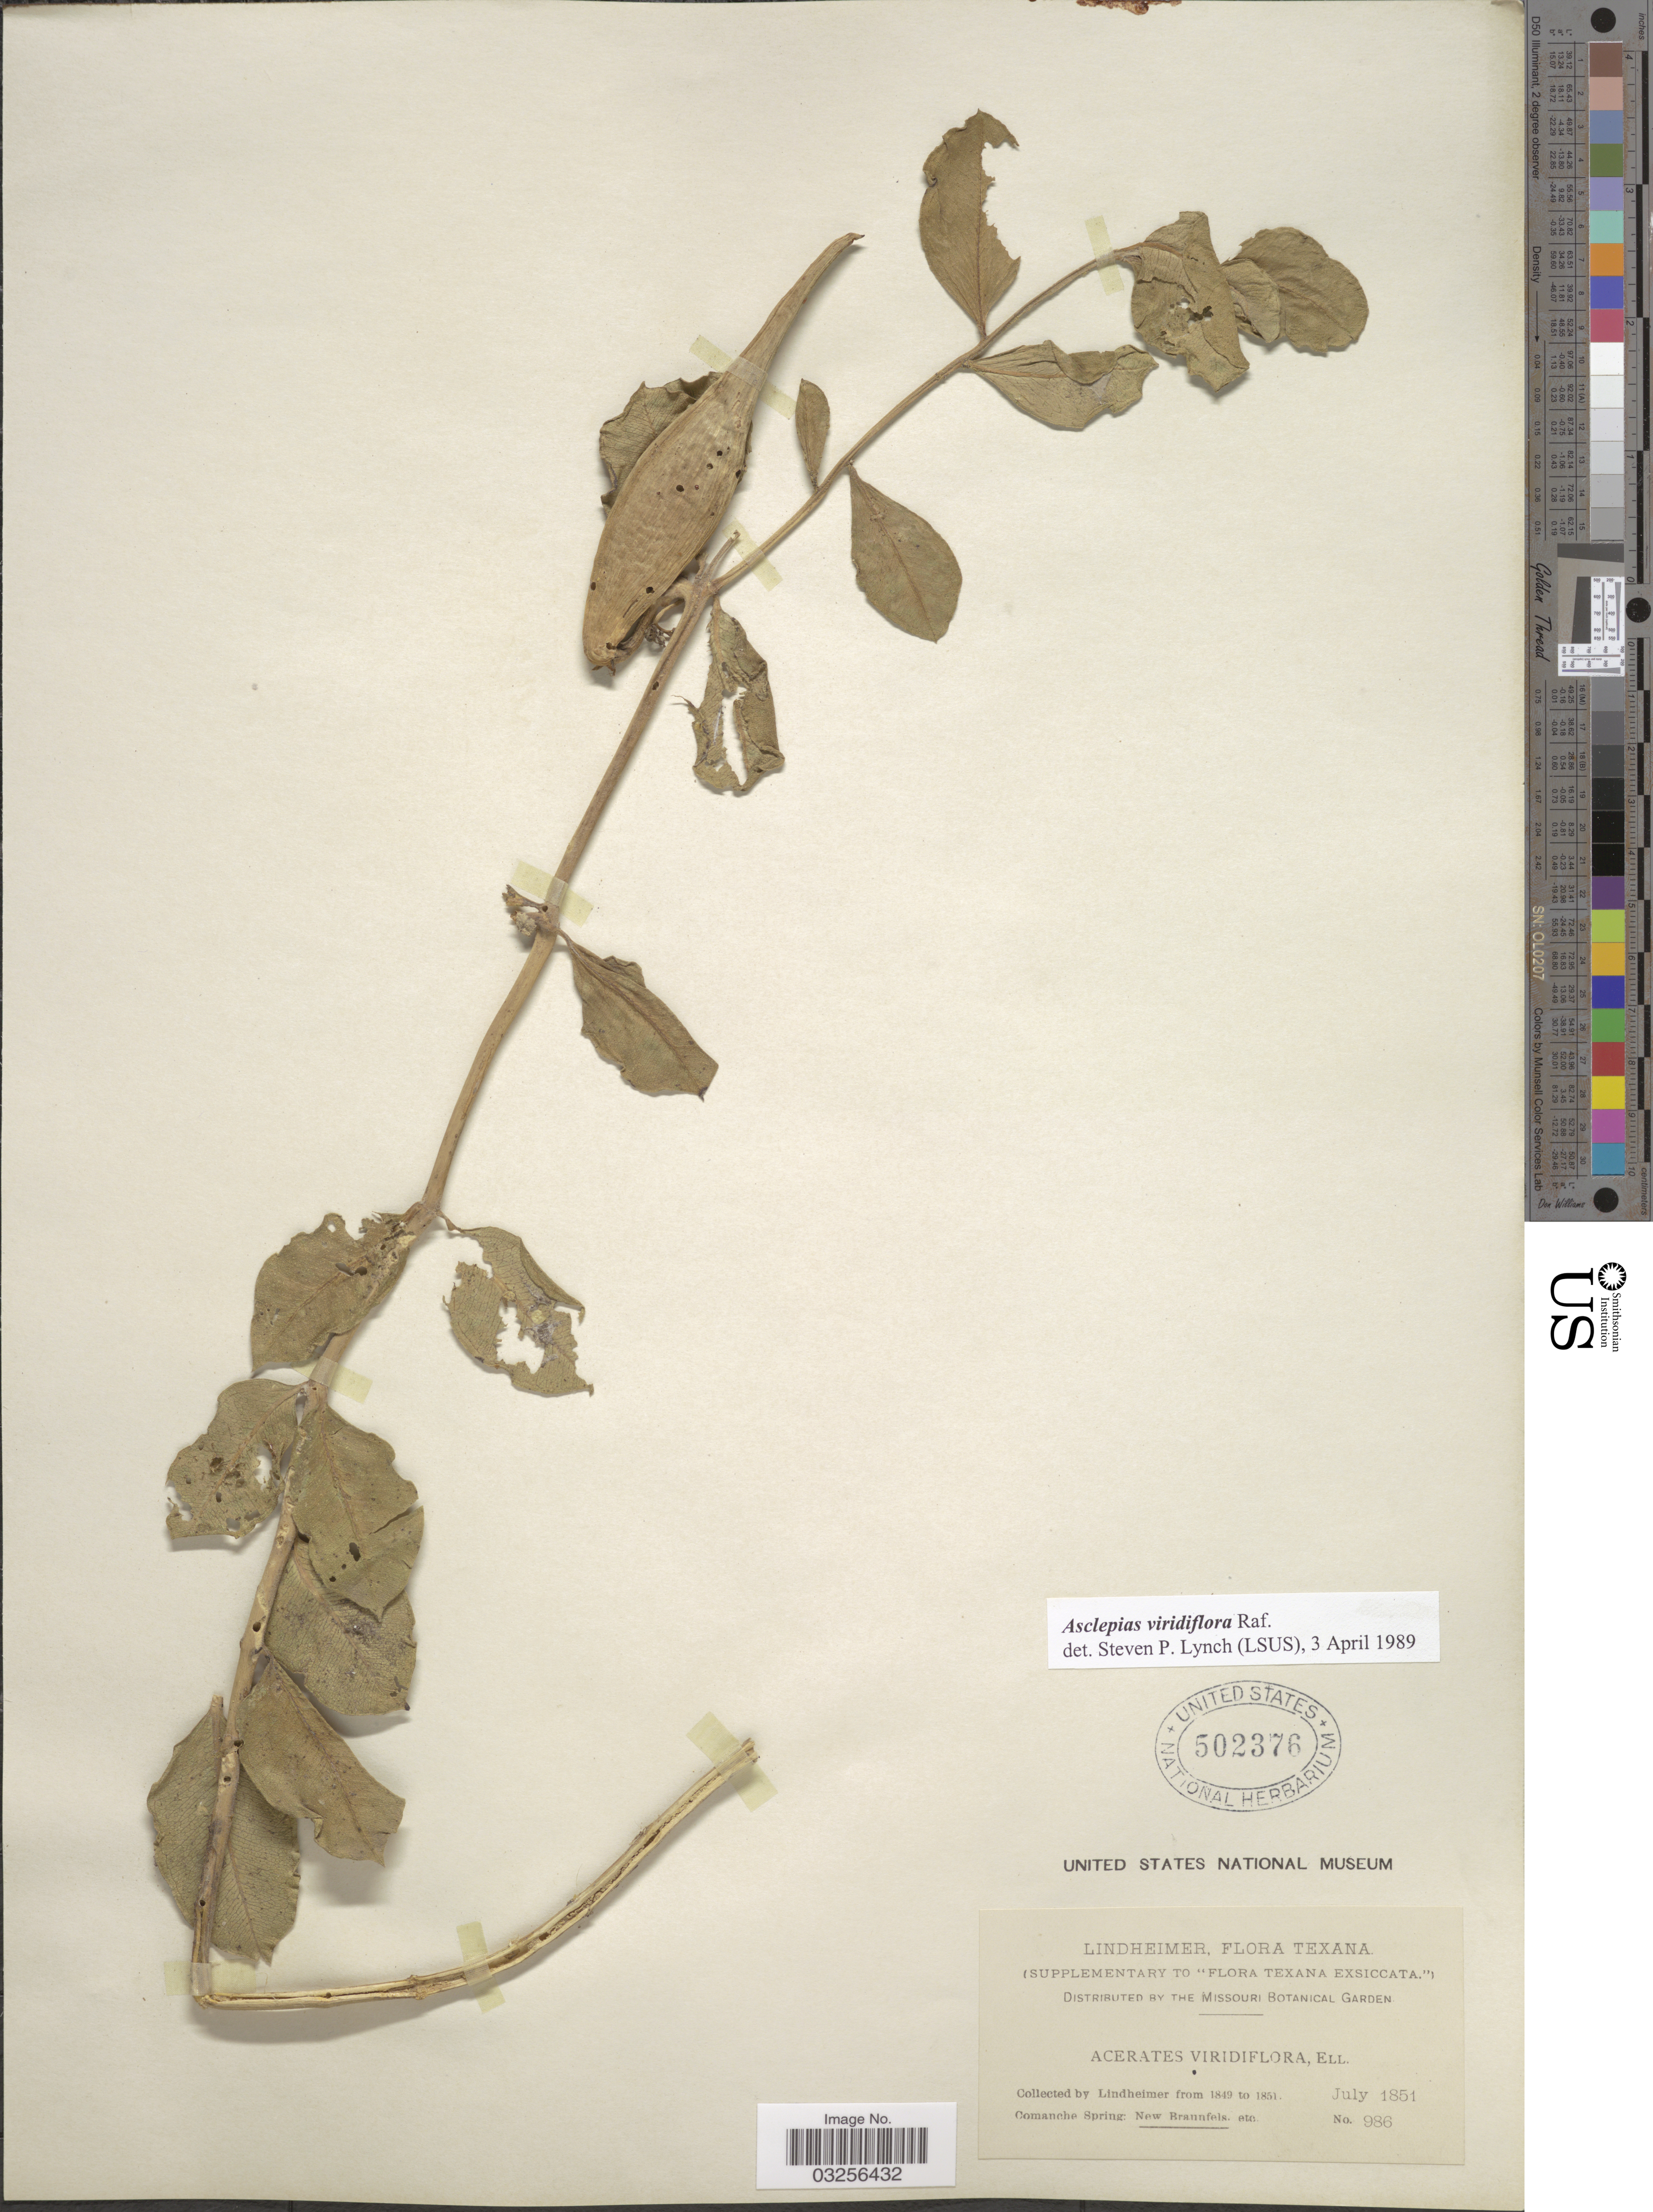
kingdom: Plantae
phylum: Tracheophyta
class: Magnoliopsida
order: Gentianales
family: Apocynaceae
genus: Asclepias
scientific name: Asclepias viridiflora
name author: Raf.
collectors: -. Lindheimer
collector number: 986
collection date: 1851-07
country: United States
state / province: Texas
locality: Comanche Spring: New Brannfels. etc.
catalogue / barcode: US 502376